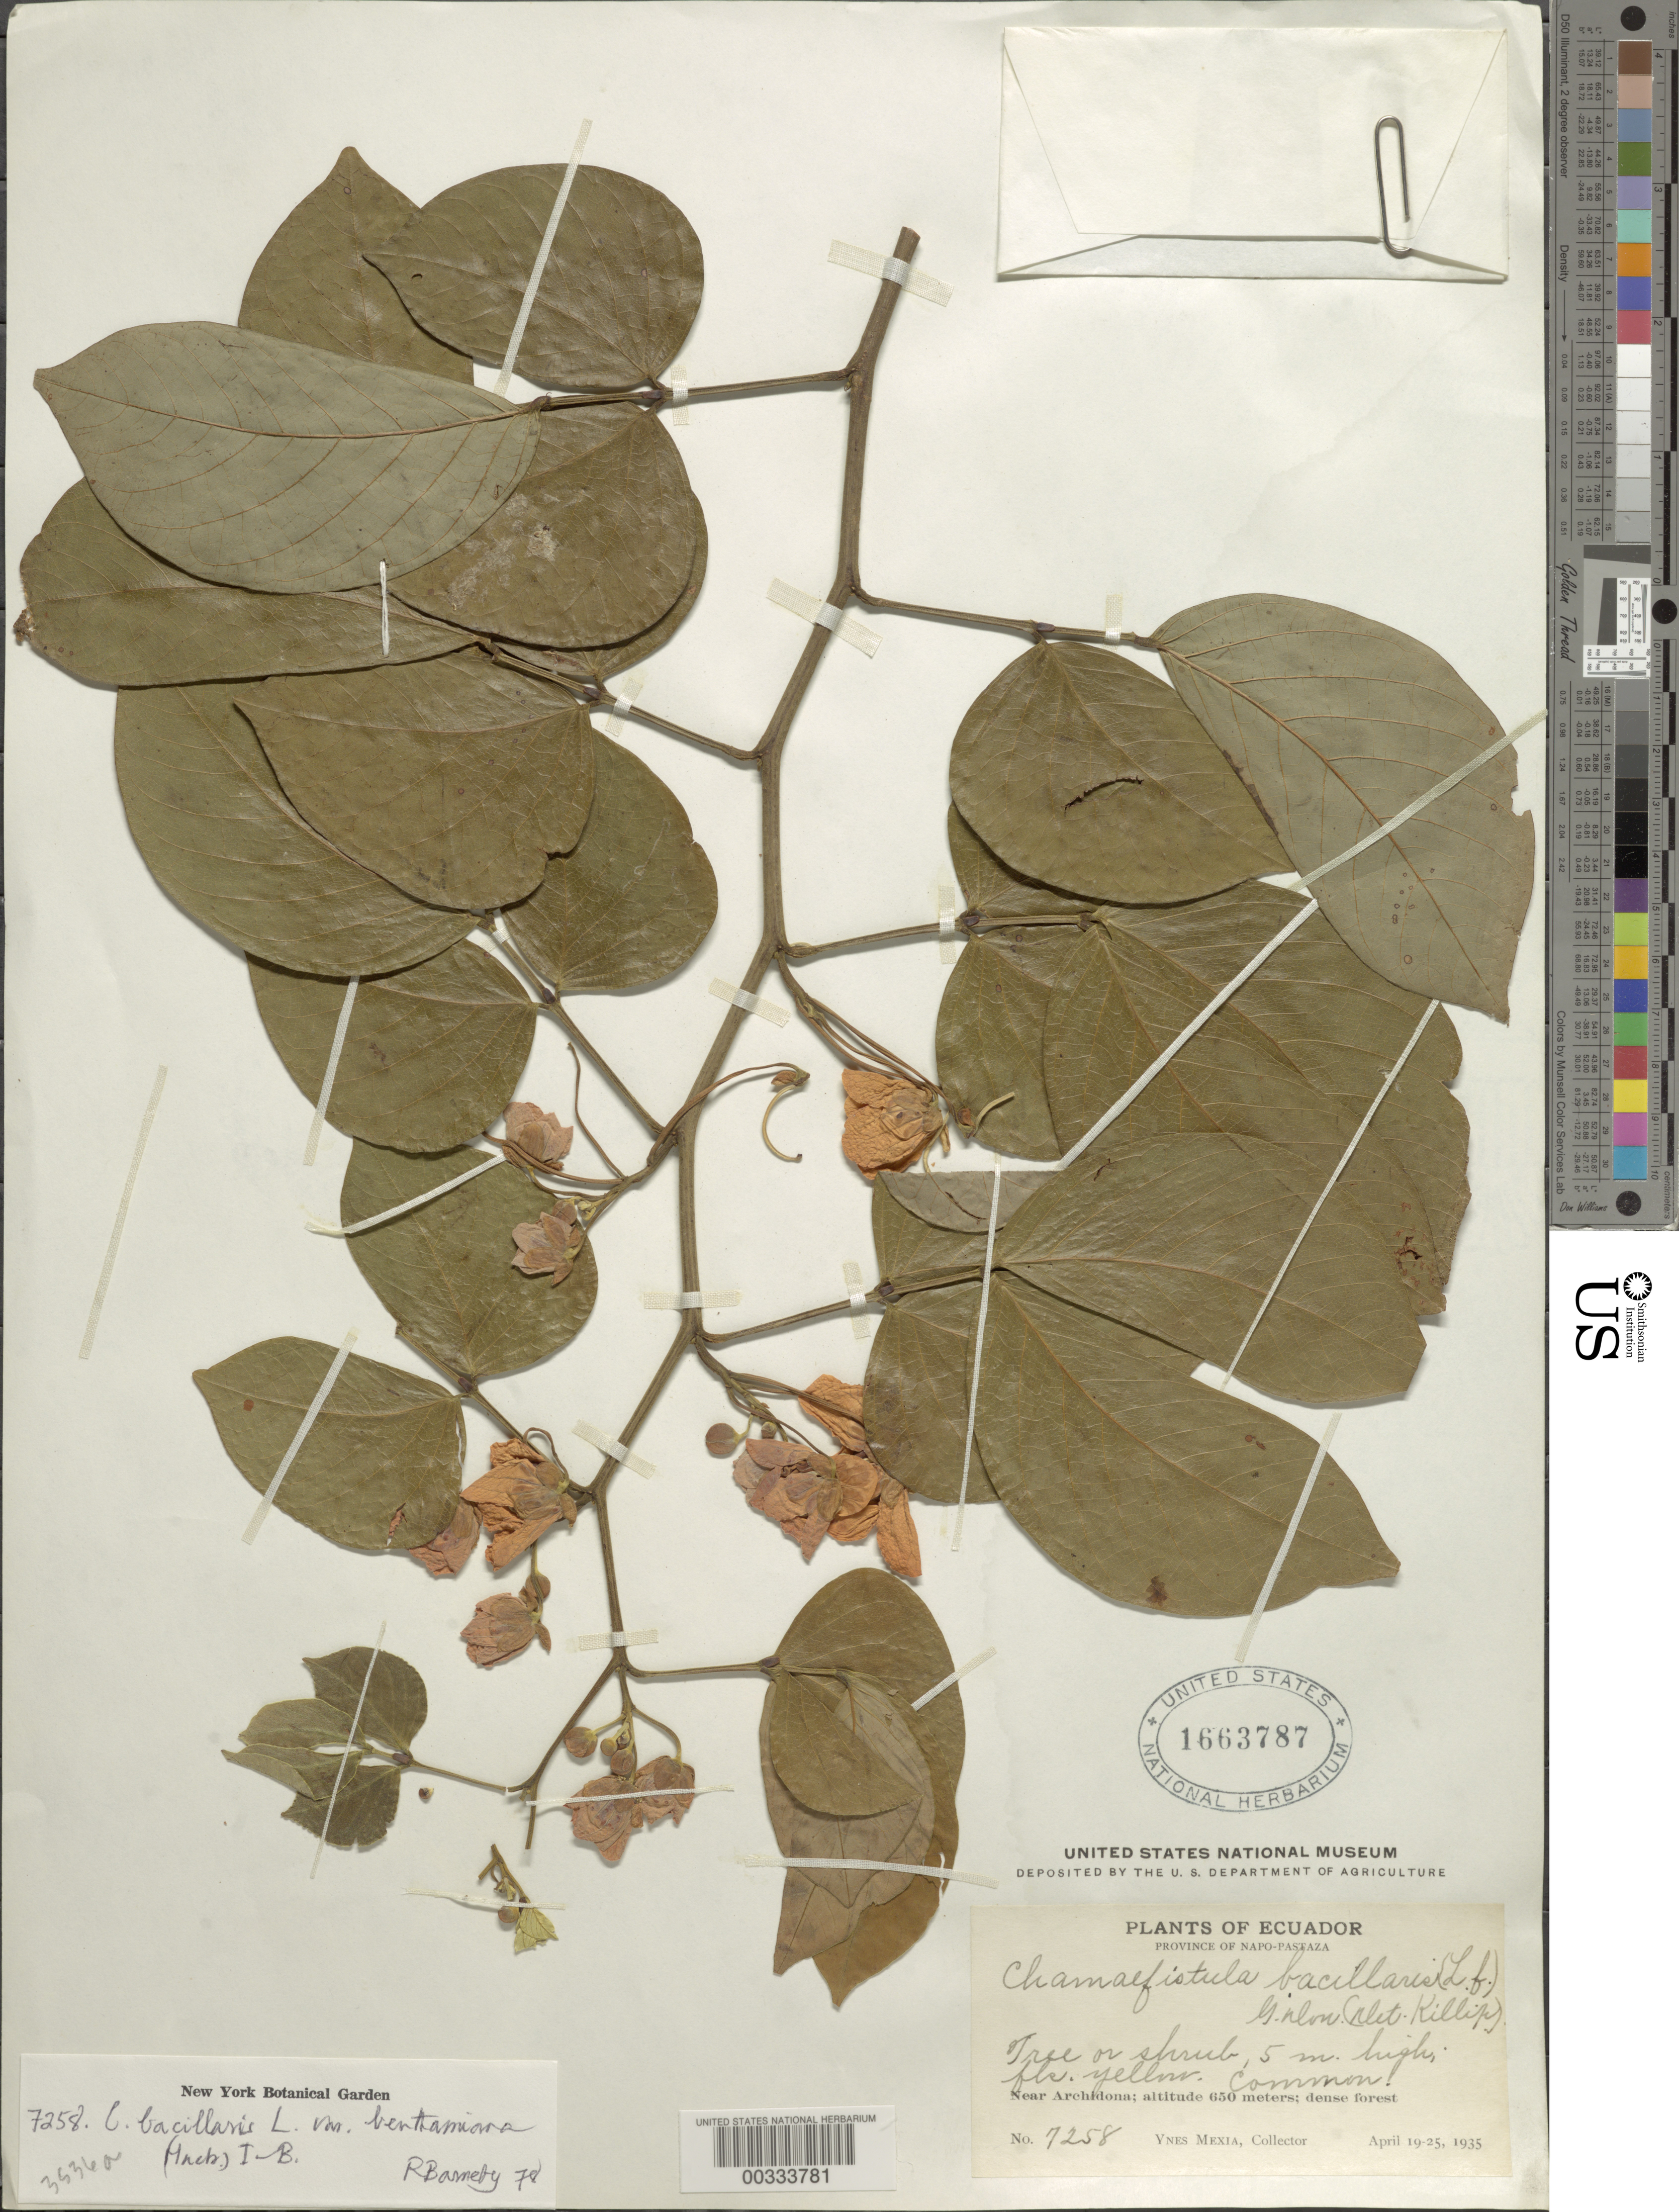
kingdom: Plantae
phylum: Tracheophyta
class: Magnoliopsida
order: Fabales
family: Fabaceae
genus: Senna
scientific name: Senna bacillaris var. benthamiana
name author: (J.F. Macbr.) H.S. Irwin & Barneby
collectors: Y. Mexia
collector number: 7258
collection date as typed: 19 Apr 1935 to 25 Apr 1935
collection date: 1935-04-19/1935-04-25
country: Ecuador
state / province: Napo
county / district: Archidona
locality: Near archidona, Prov. of Napo-pastaza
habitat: Dense forest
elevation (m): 650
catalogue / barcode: US 1663787